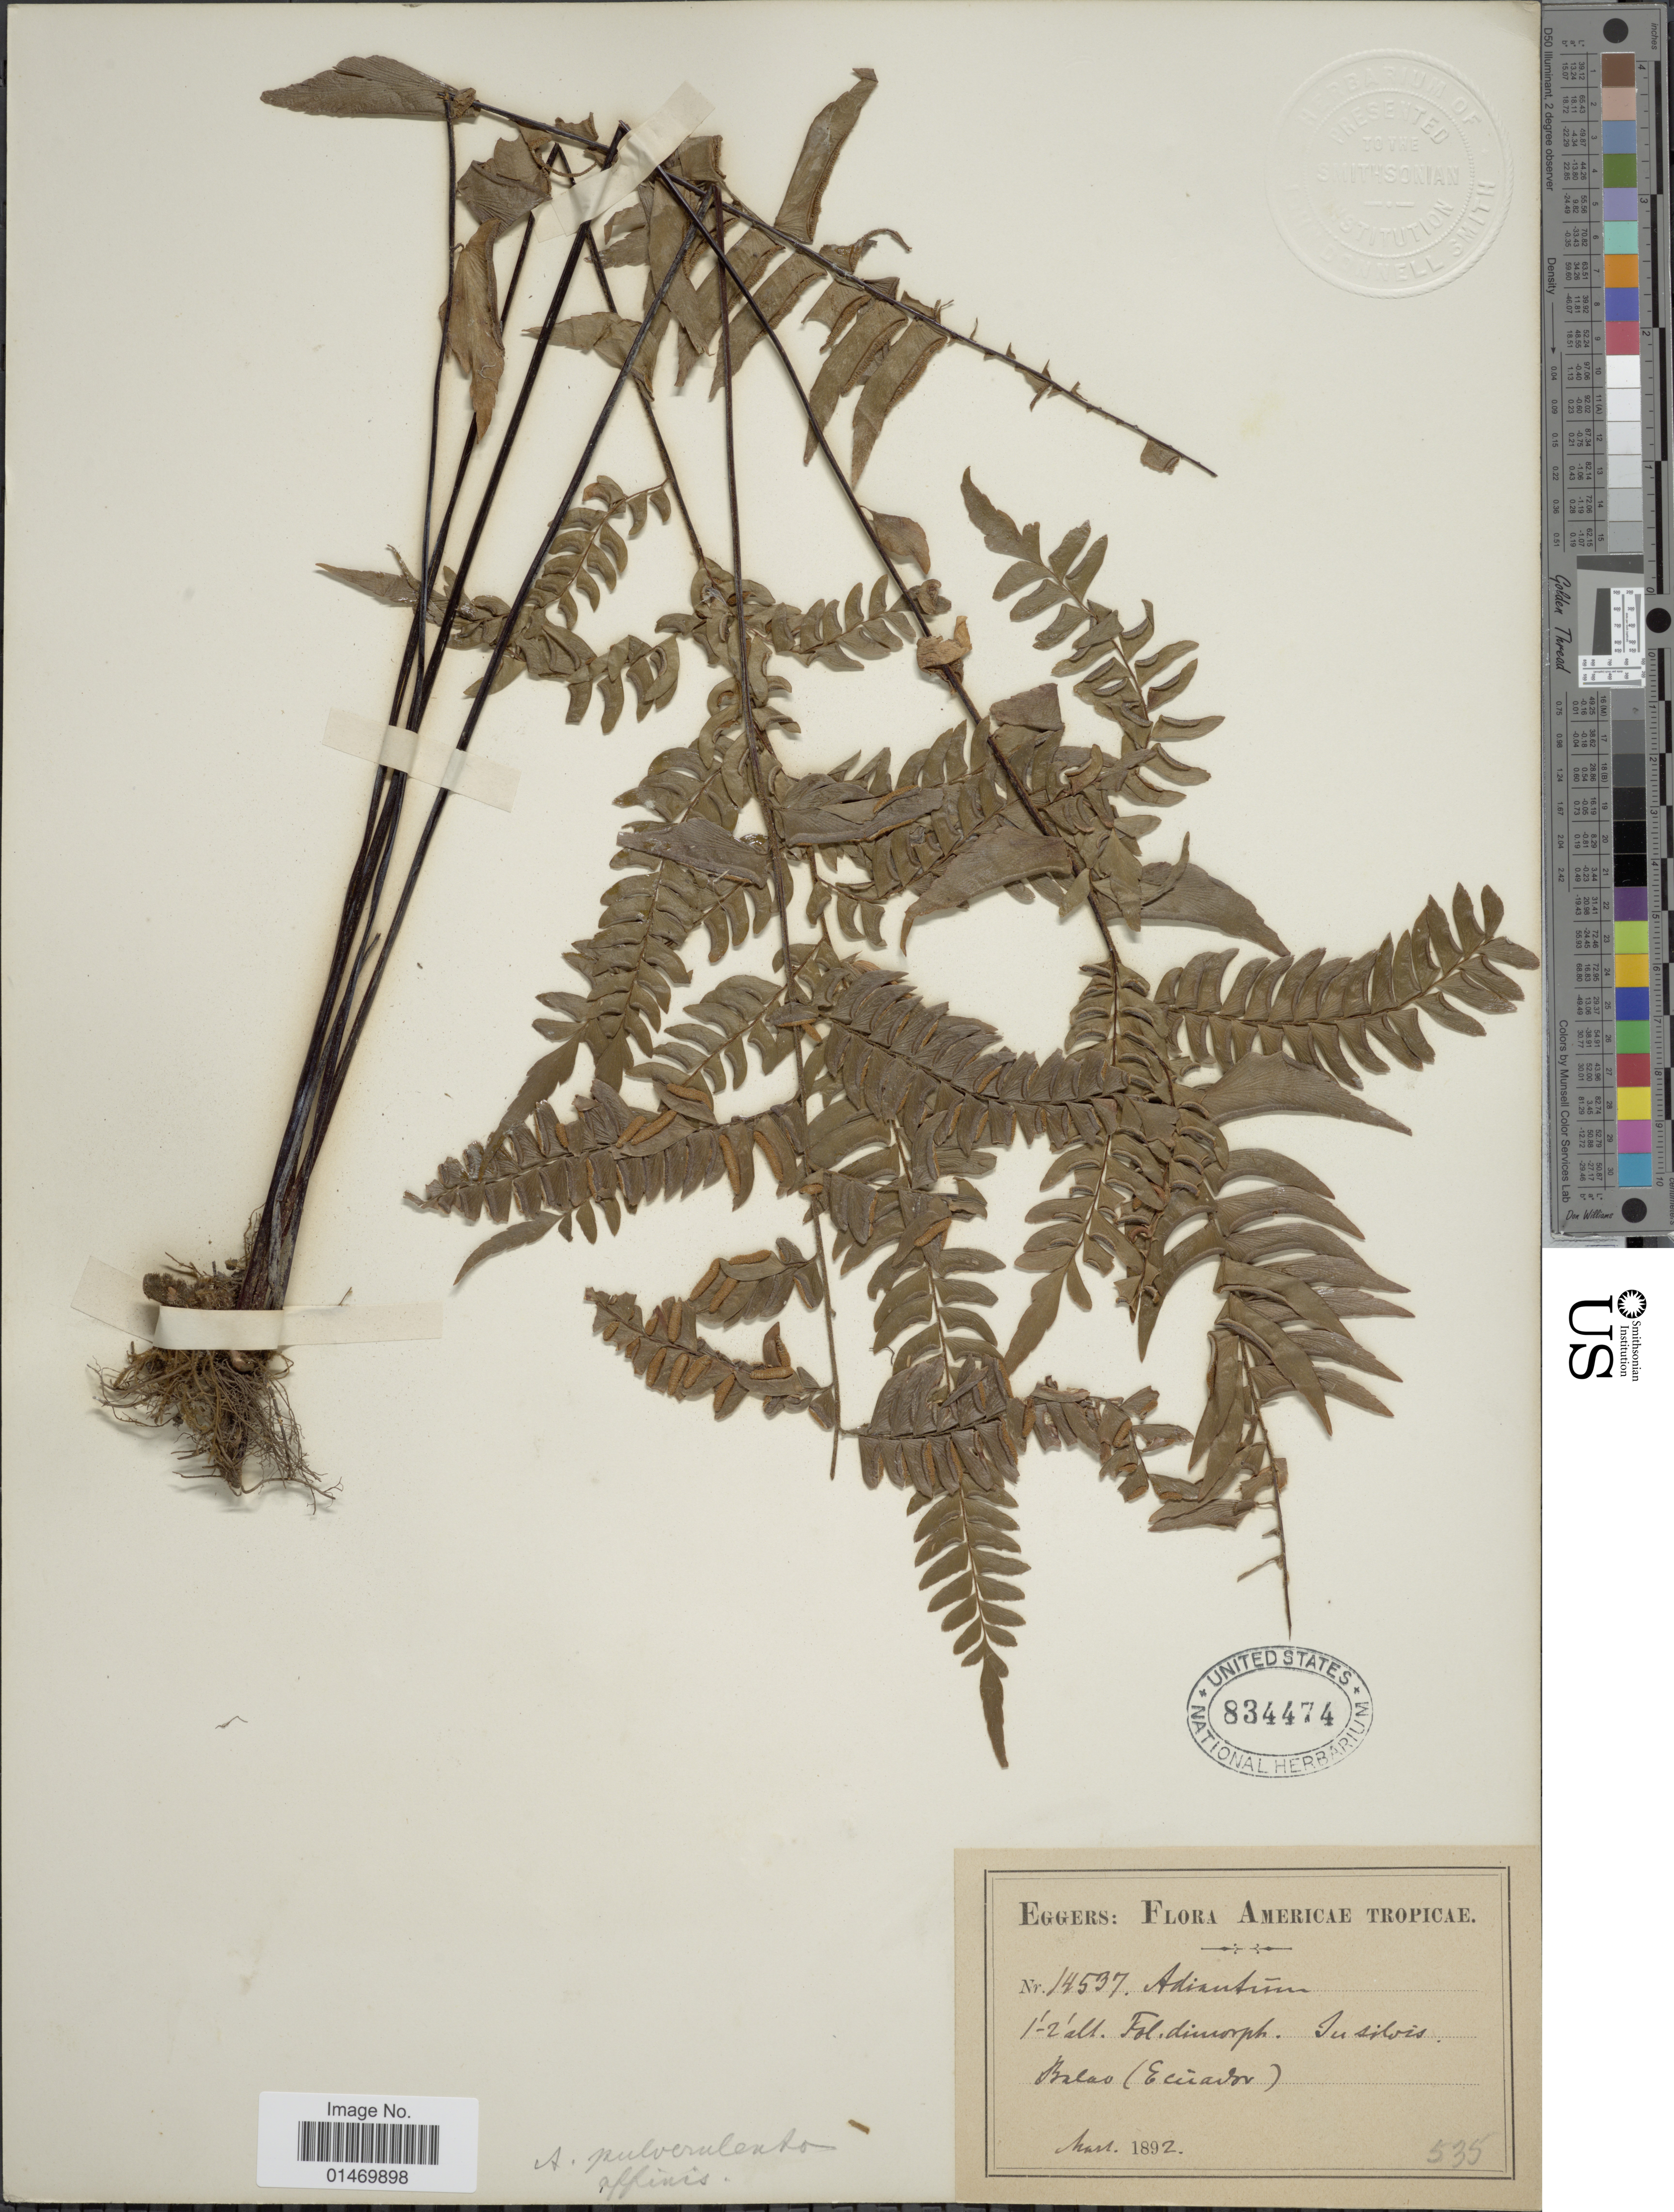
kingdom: Plantae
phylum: Tracheophyta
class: Polypodiopsida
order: Polypodiales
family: Pteridaceae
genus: Adiantum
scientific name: Adiantum alarconianum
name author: Gaudich.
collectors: -. Eggers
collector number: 14537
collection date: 1892-03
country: Ecuador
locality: Balao, Americae Tropicae.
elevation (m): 0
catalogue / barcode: US 834474